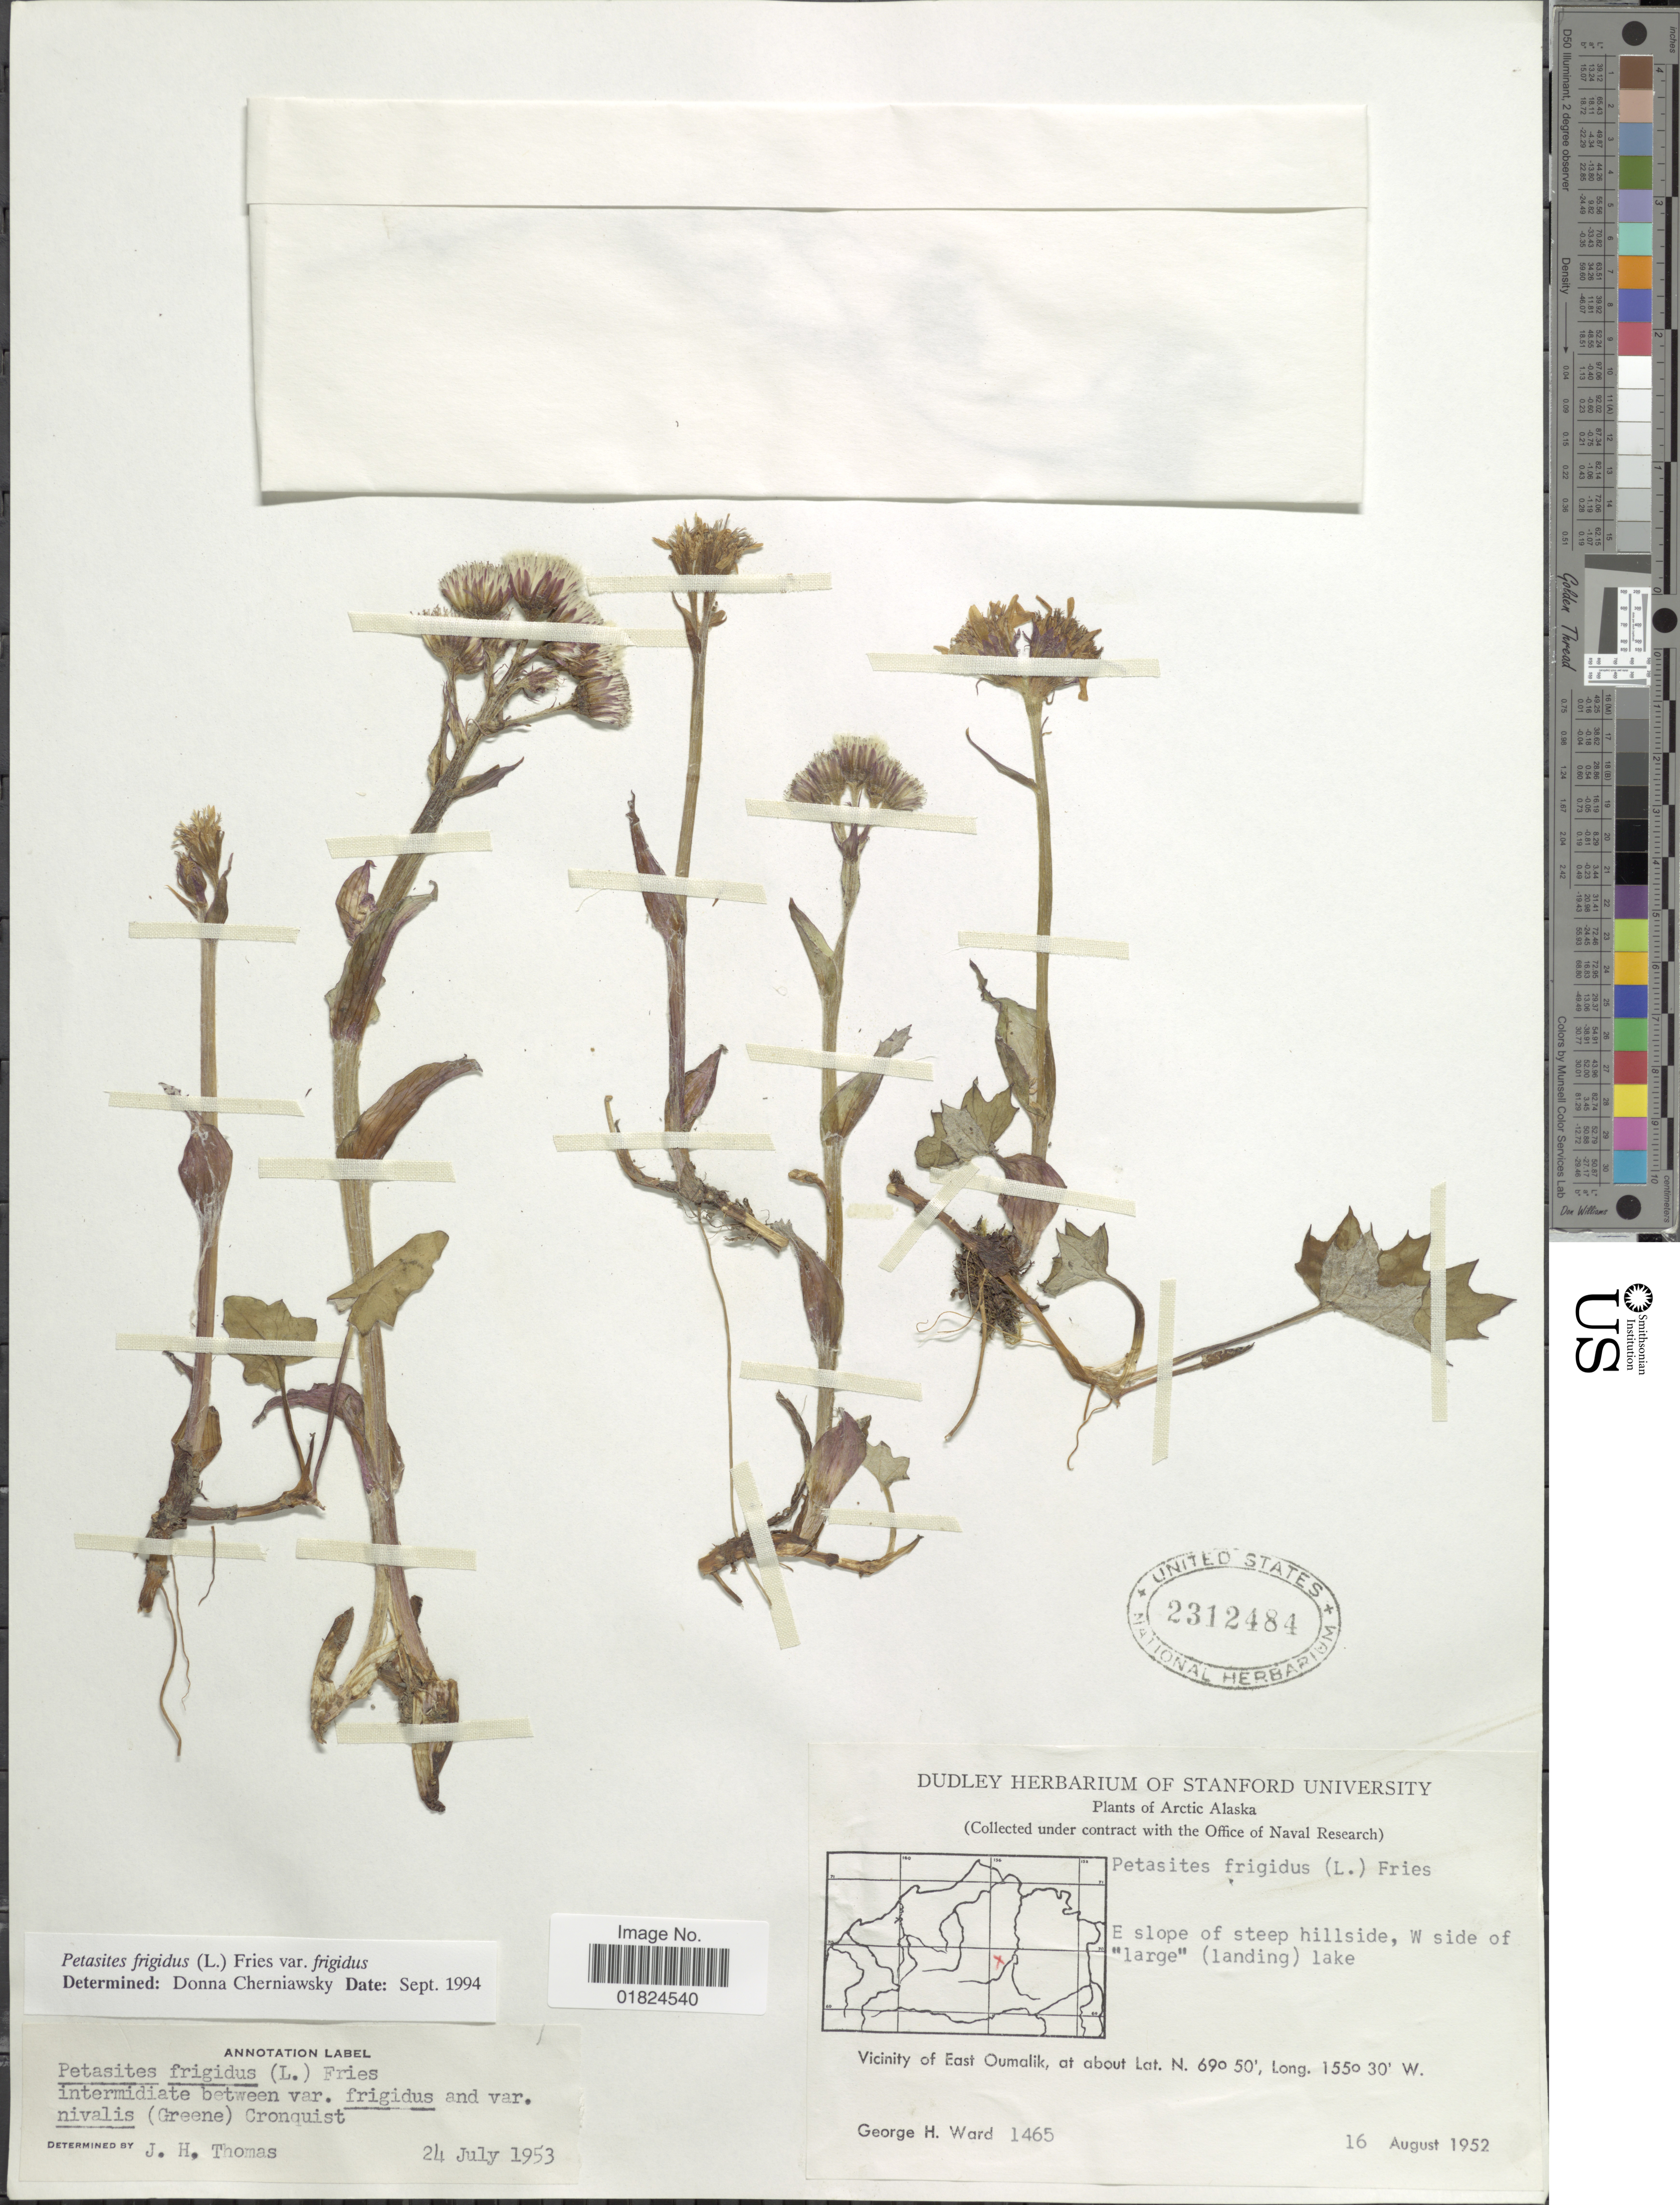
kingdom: Plantae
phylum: Tracheophyta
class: Magnoliopsida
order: Asterales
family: Asteraceae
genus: Petasites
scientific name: Petasites frigidus var. frigidus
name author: (L.) Fr.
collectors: G. H. Ward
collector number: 1465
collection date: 1952-08-16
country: United States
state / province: Alaska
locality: Arctic Alaska, E slope of steep hillside, W side of "large" (landing) lake, vicinity of East Oumalik.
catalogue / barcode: US 2312484